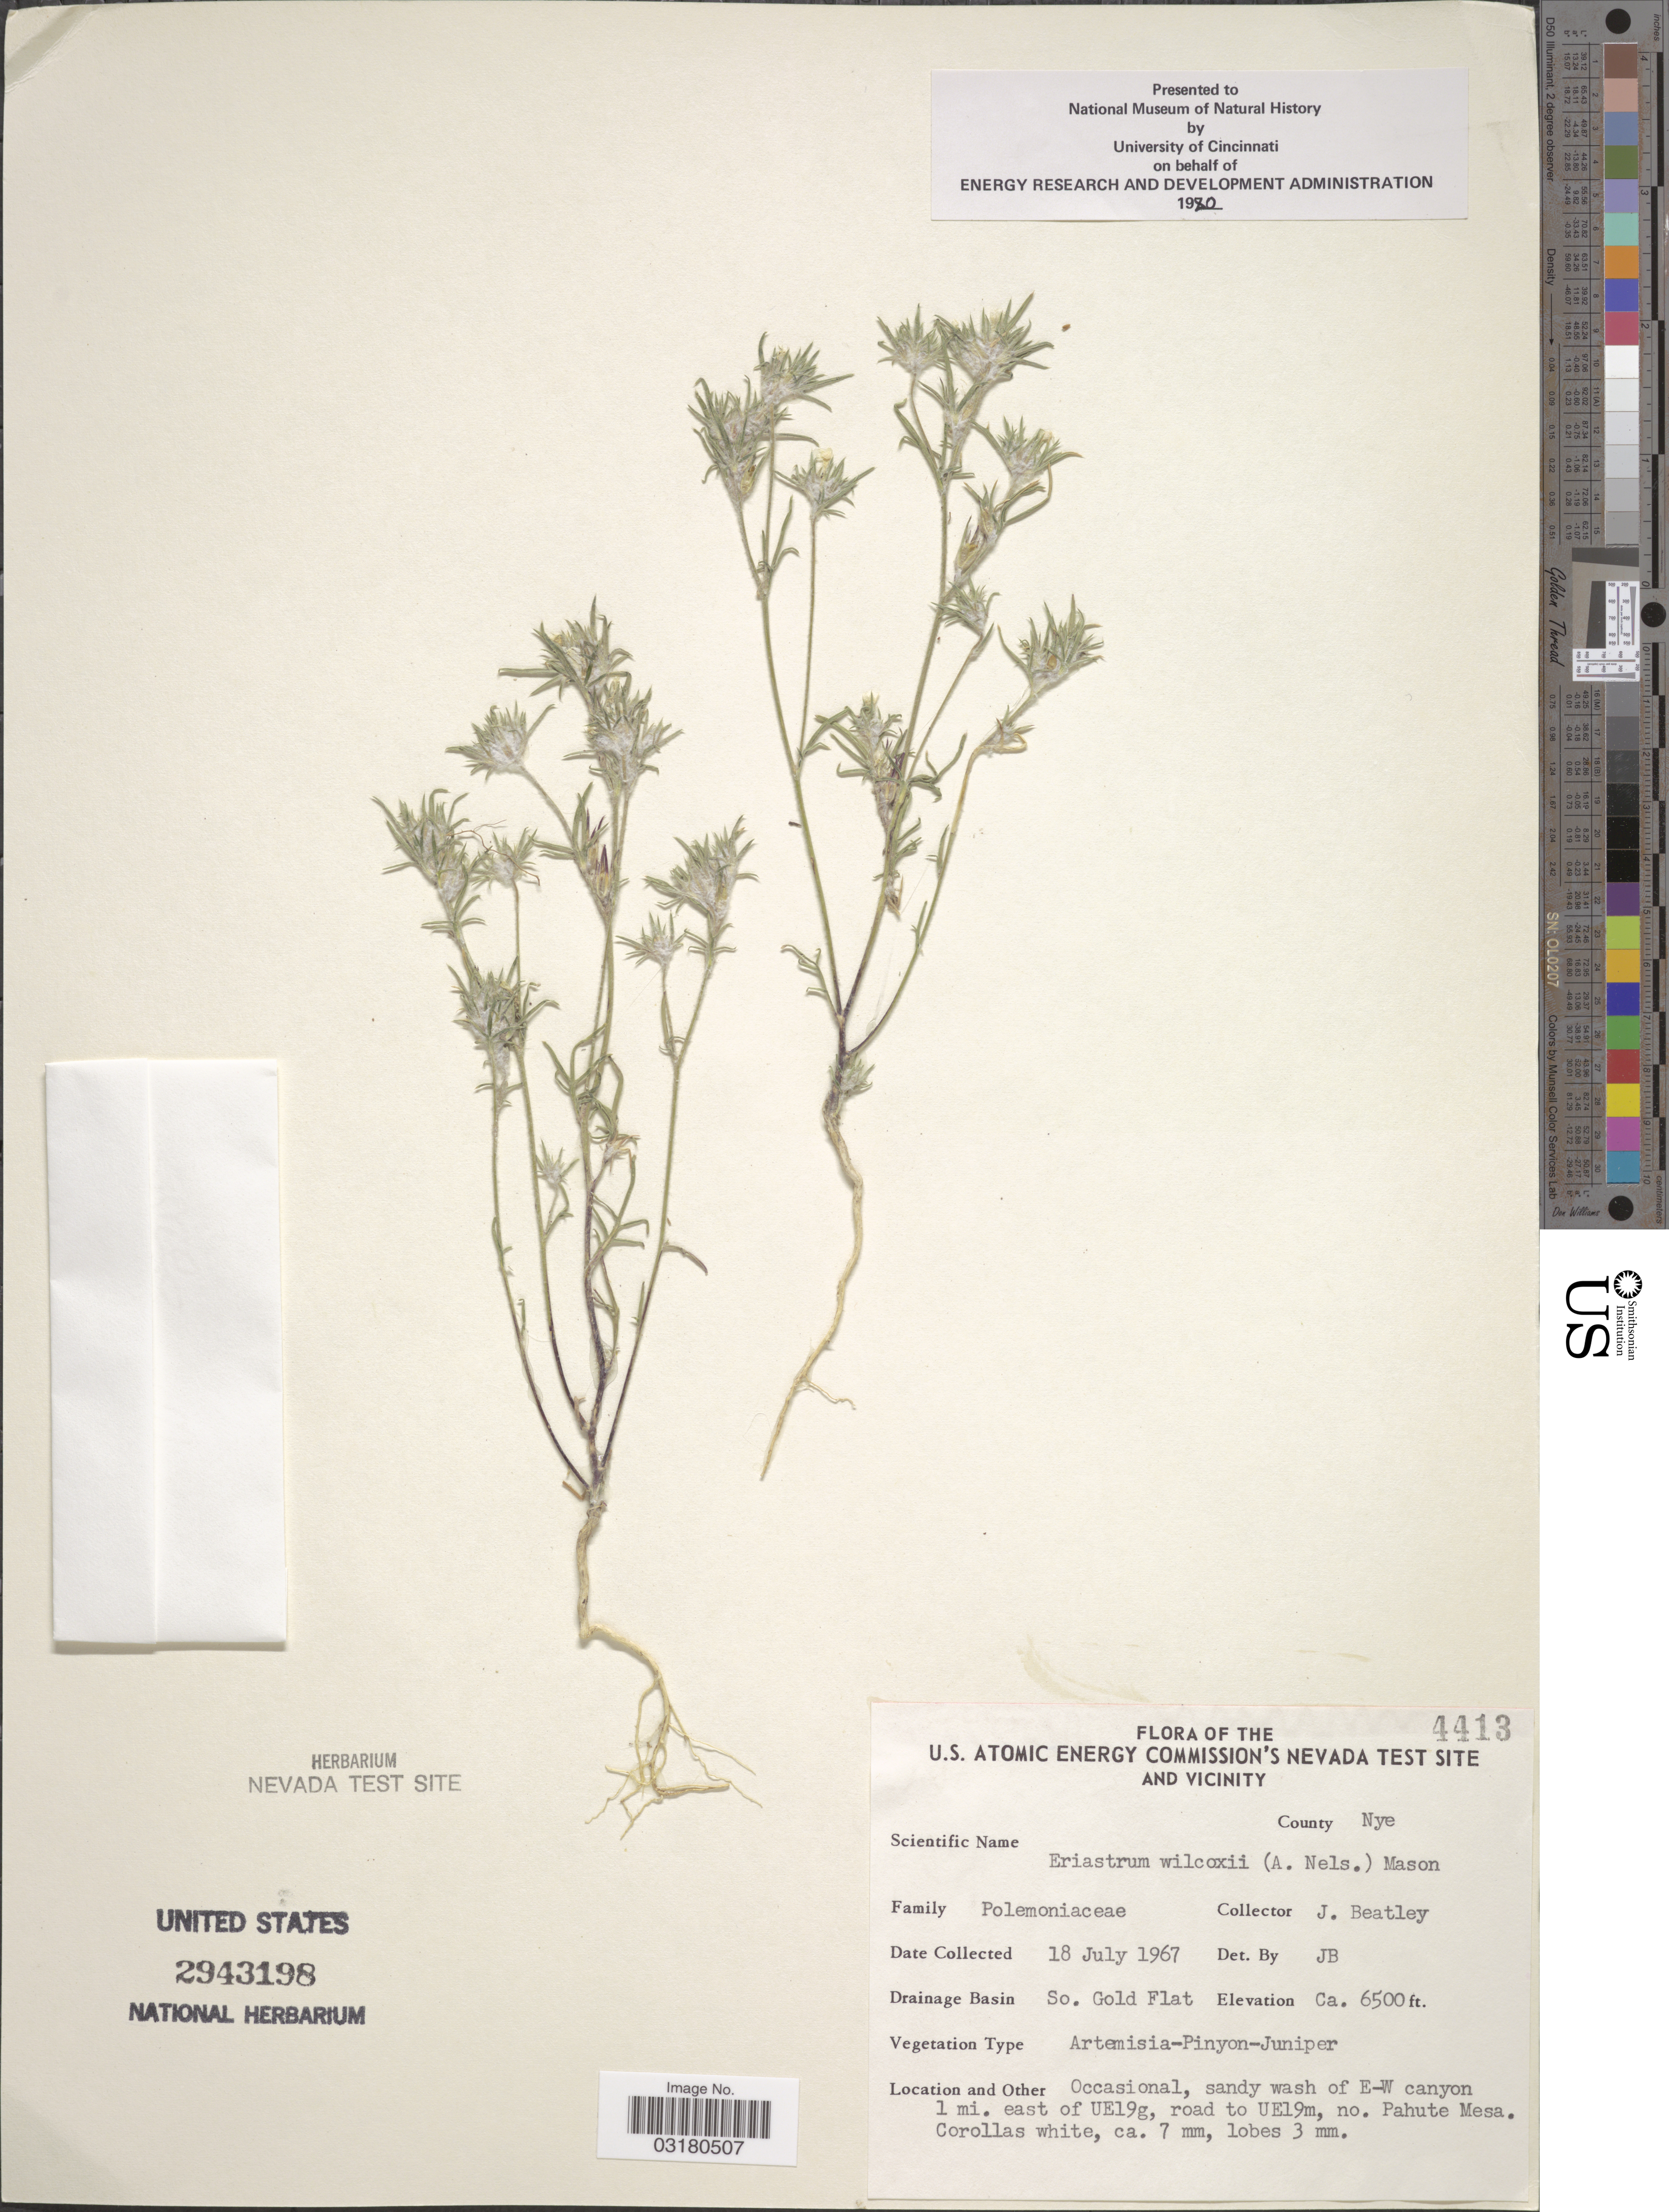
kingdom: Plantae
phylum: Tracheophyta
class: Magnoliopsida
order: Ericales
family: Polemoniaceae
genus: Eriastrum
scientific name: Eriastrum wilcoxii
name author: (A. Nelson) H. Mason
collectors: J. C. Beatley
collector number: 4413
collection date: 1967-07-18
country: United States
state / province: Nevada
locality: U.S. Atomic Energy Commission's Nevada Test Site and Vicinity. County Nye. Drainage Basin So. Gold Flat. Sandy wash of E-W canyon 1 mi. east of UE19g, road UE19m, no. Pahute Mesa.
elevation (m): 1981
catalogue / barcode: US 2943198